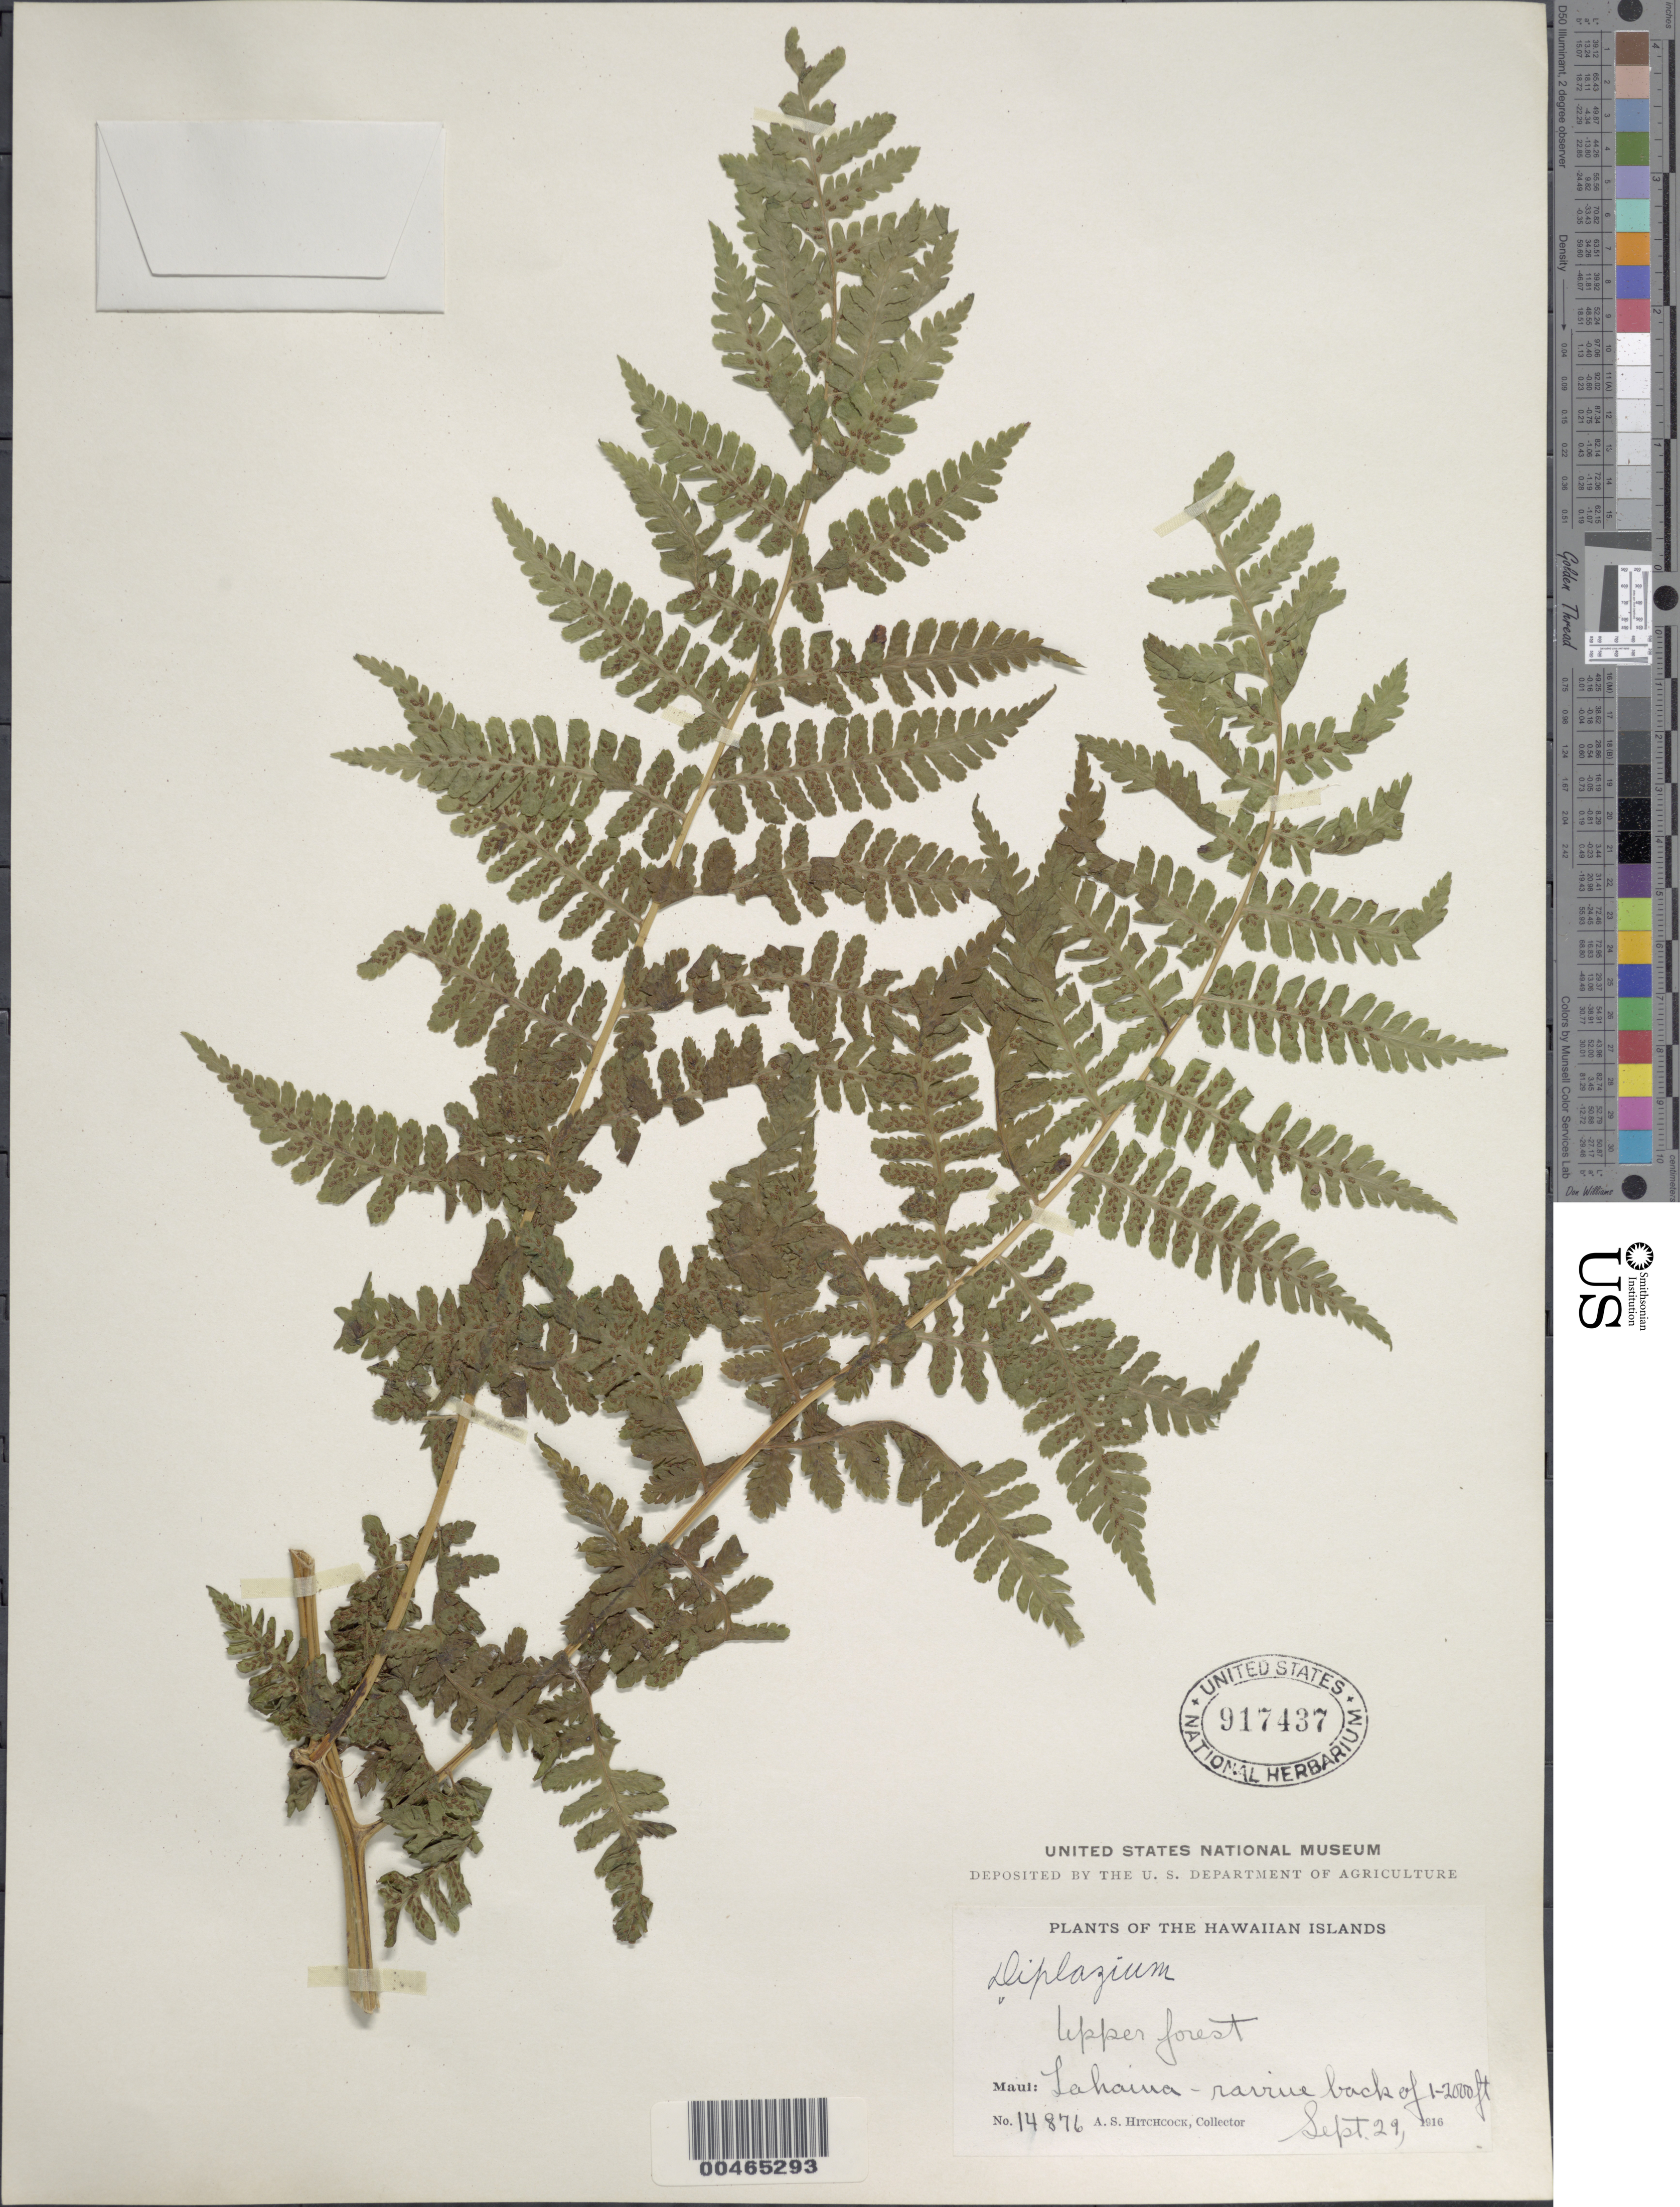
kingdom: Plantae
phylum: Tracheophyta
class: Polypodiopsida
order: Polypodiales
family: Athyriaceae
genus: Diplazium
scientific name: Diplazium sandwichianum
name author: (C. Presl) Diels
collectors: A. S. Hitchcock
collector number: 14876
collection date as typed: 29 Sep 1916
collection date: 1916-09-29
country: United States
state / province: Hawaii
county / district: Maui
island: Maui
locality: Lahaina, ravine back of, Maui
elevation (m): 305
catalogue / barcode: US 917437